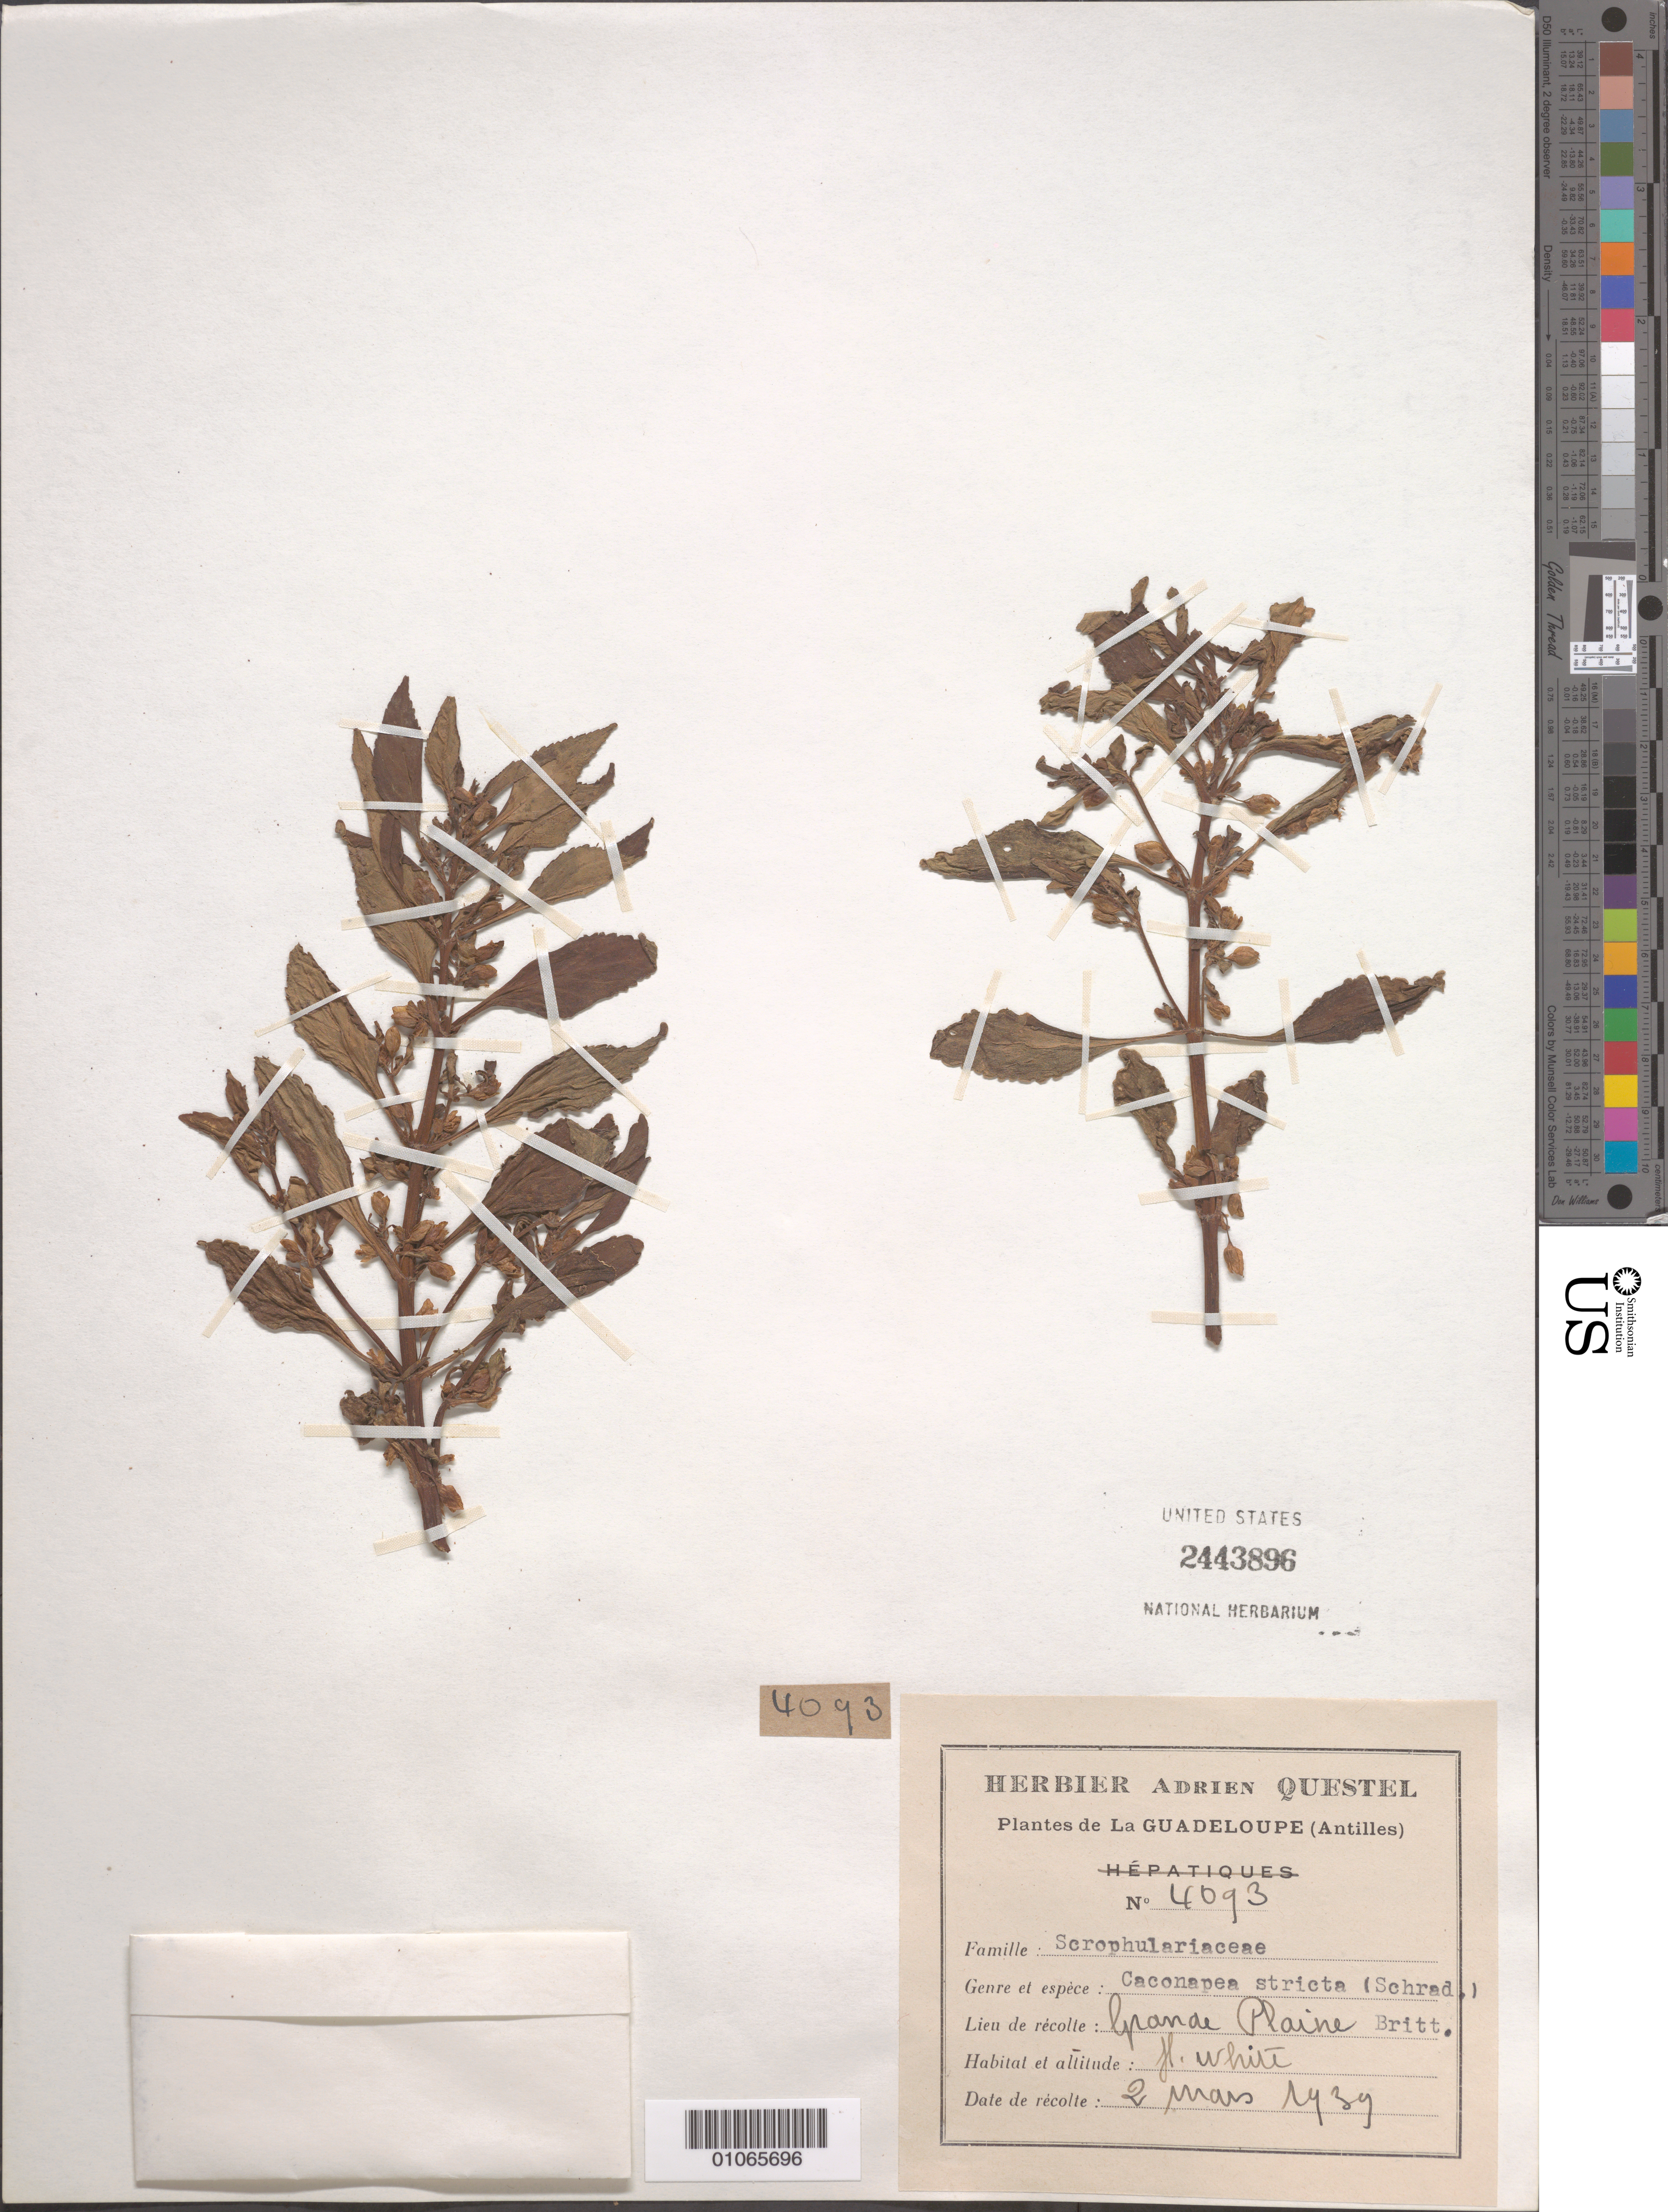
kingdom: Plantae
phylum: Tracheophyta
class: Magnoliopsida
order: Lamiales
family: Plantaginaceae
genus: Bacopa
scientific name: Bacopa stricta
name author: (Schrad.) Wettst. ex Edwall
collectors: A. Questel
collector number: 4093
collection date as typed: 02 Mar 1939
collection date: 1939-03-02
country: Guadeloupe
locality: Grande Plain.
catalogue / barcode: US 2443896